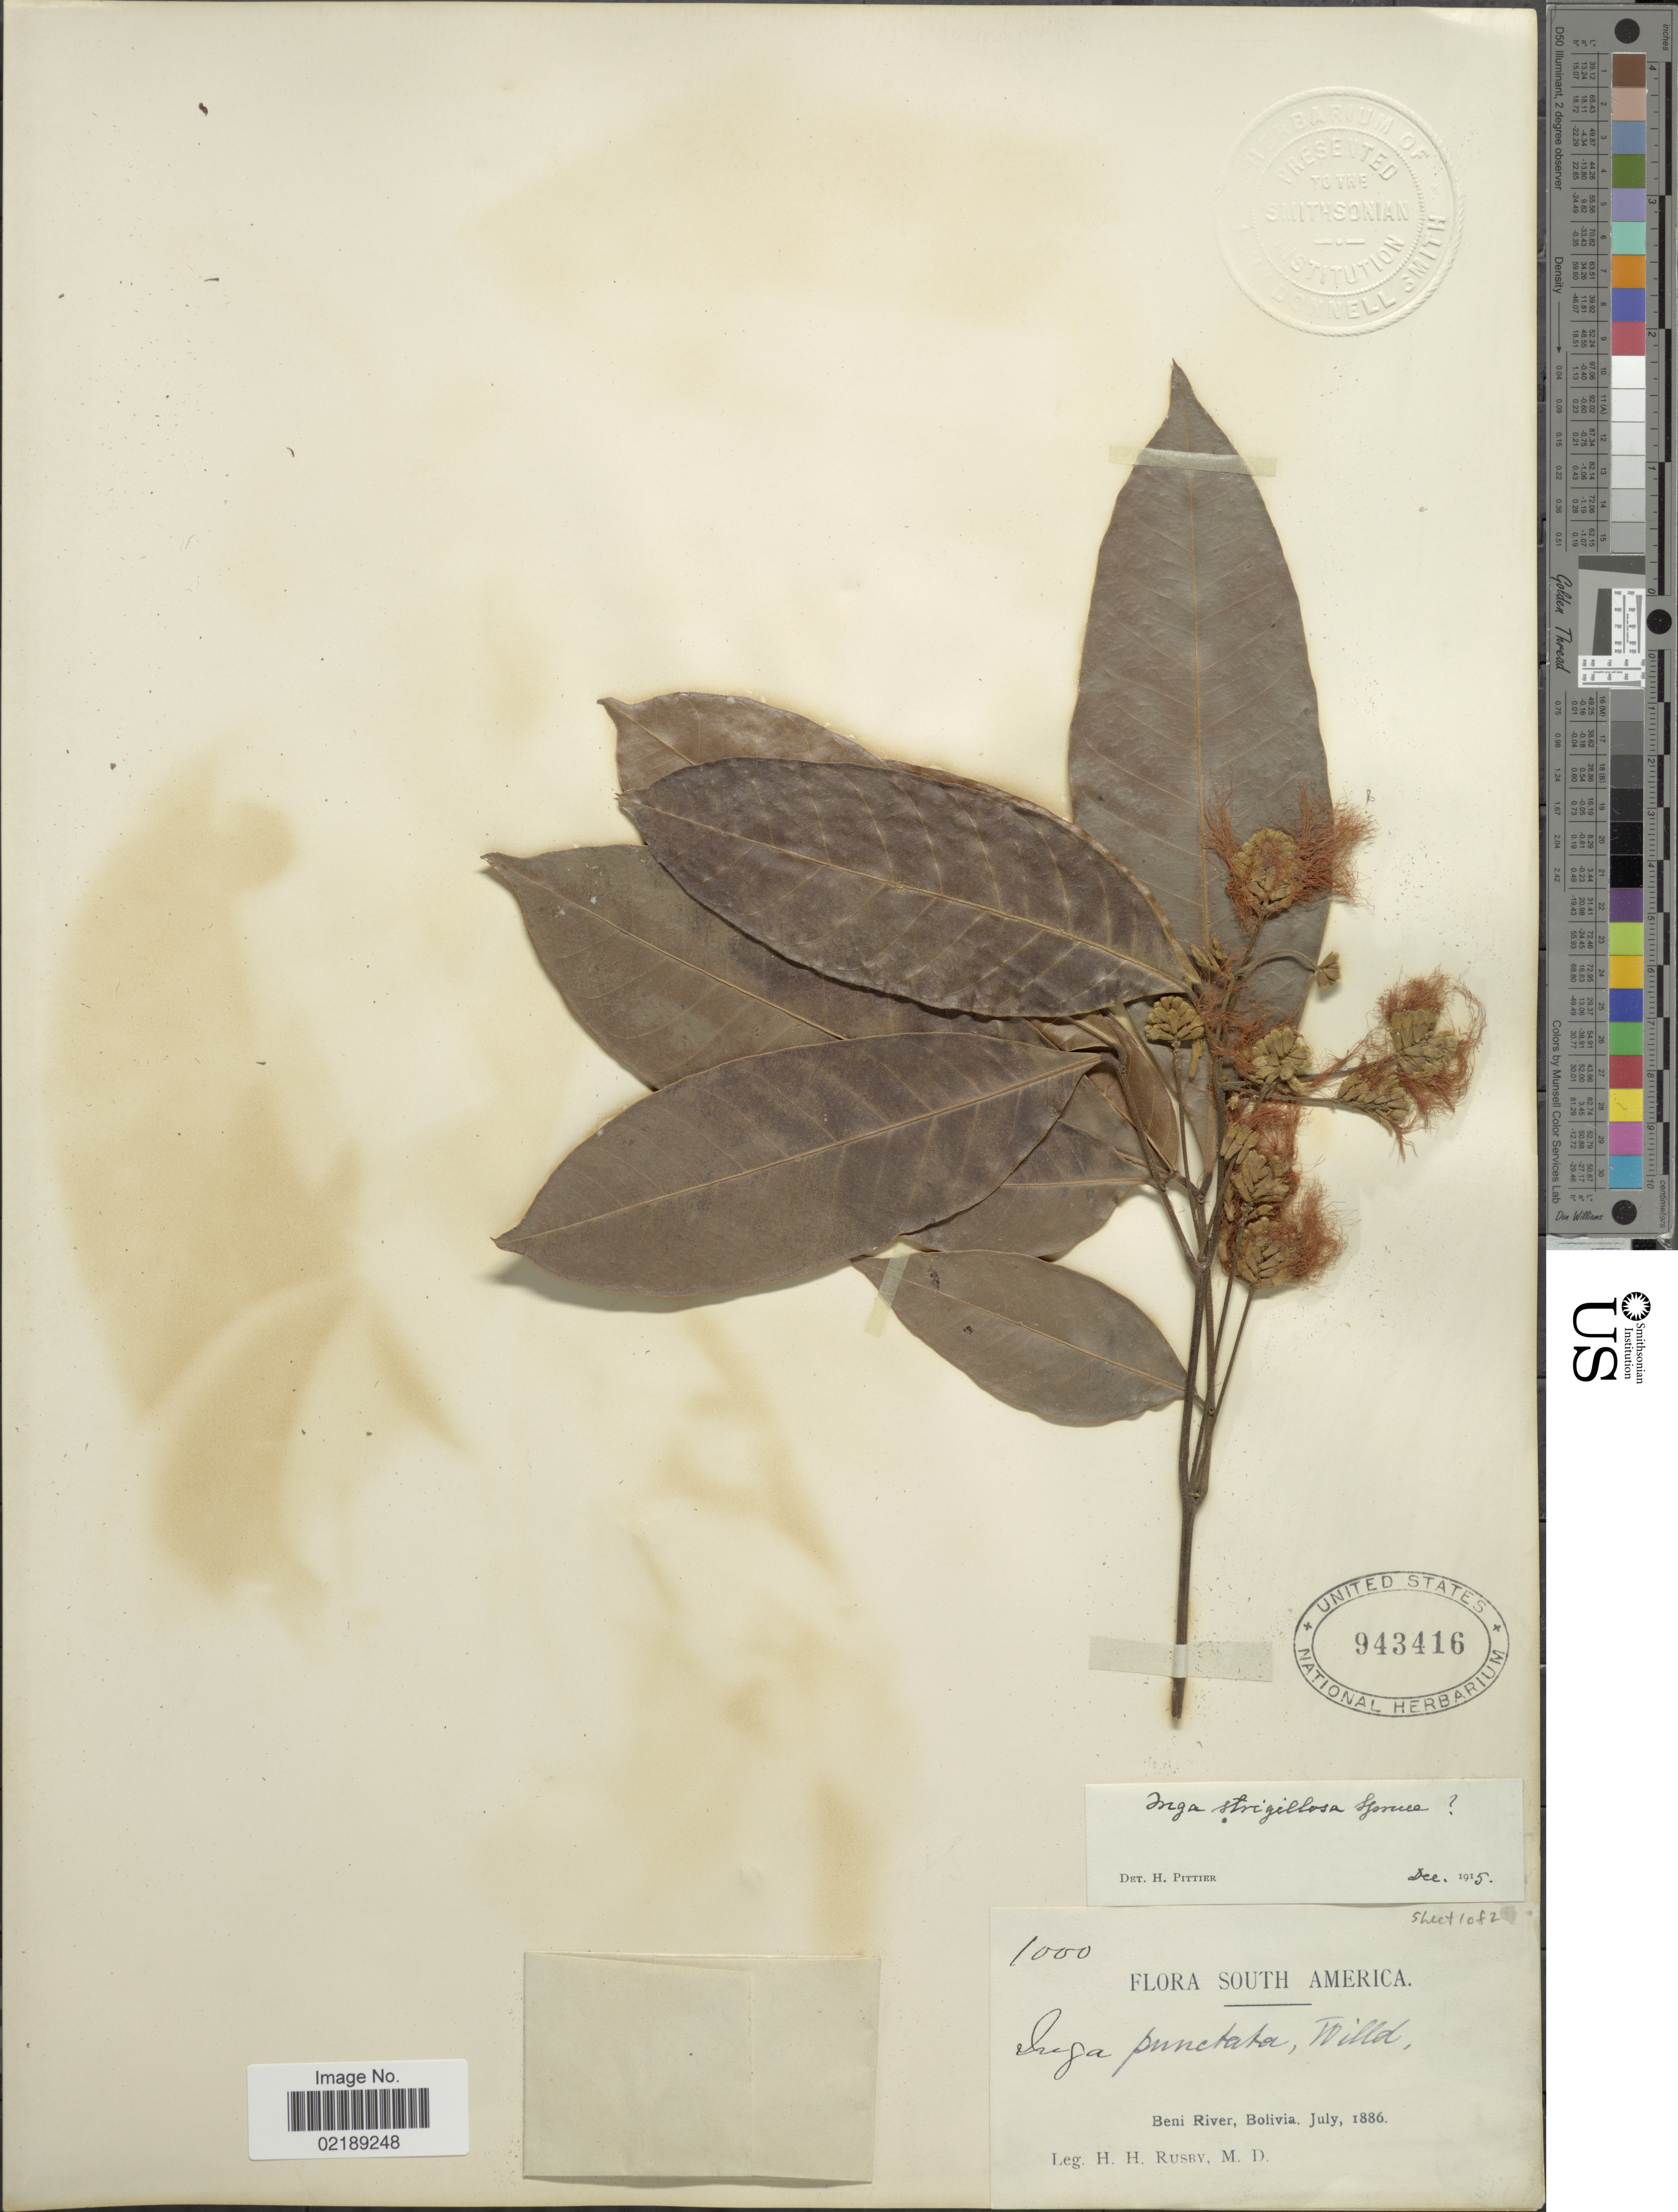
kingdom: Plantae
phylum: Tracheophyta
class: Magnoliopsida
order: Fabales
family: Fabaceae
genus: Inga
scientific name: Inga punctata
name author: Willd.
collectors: H. H. Rusby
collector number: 1000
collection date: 1886-07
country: Bolivia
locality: Beni River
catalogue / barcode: US 943416